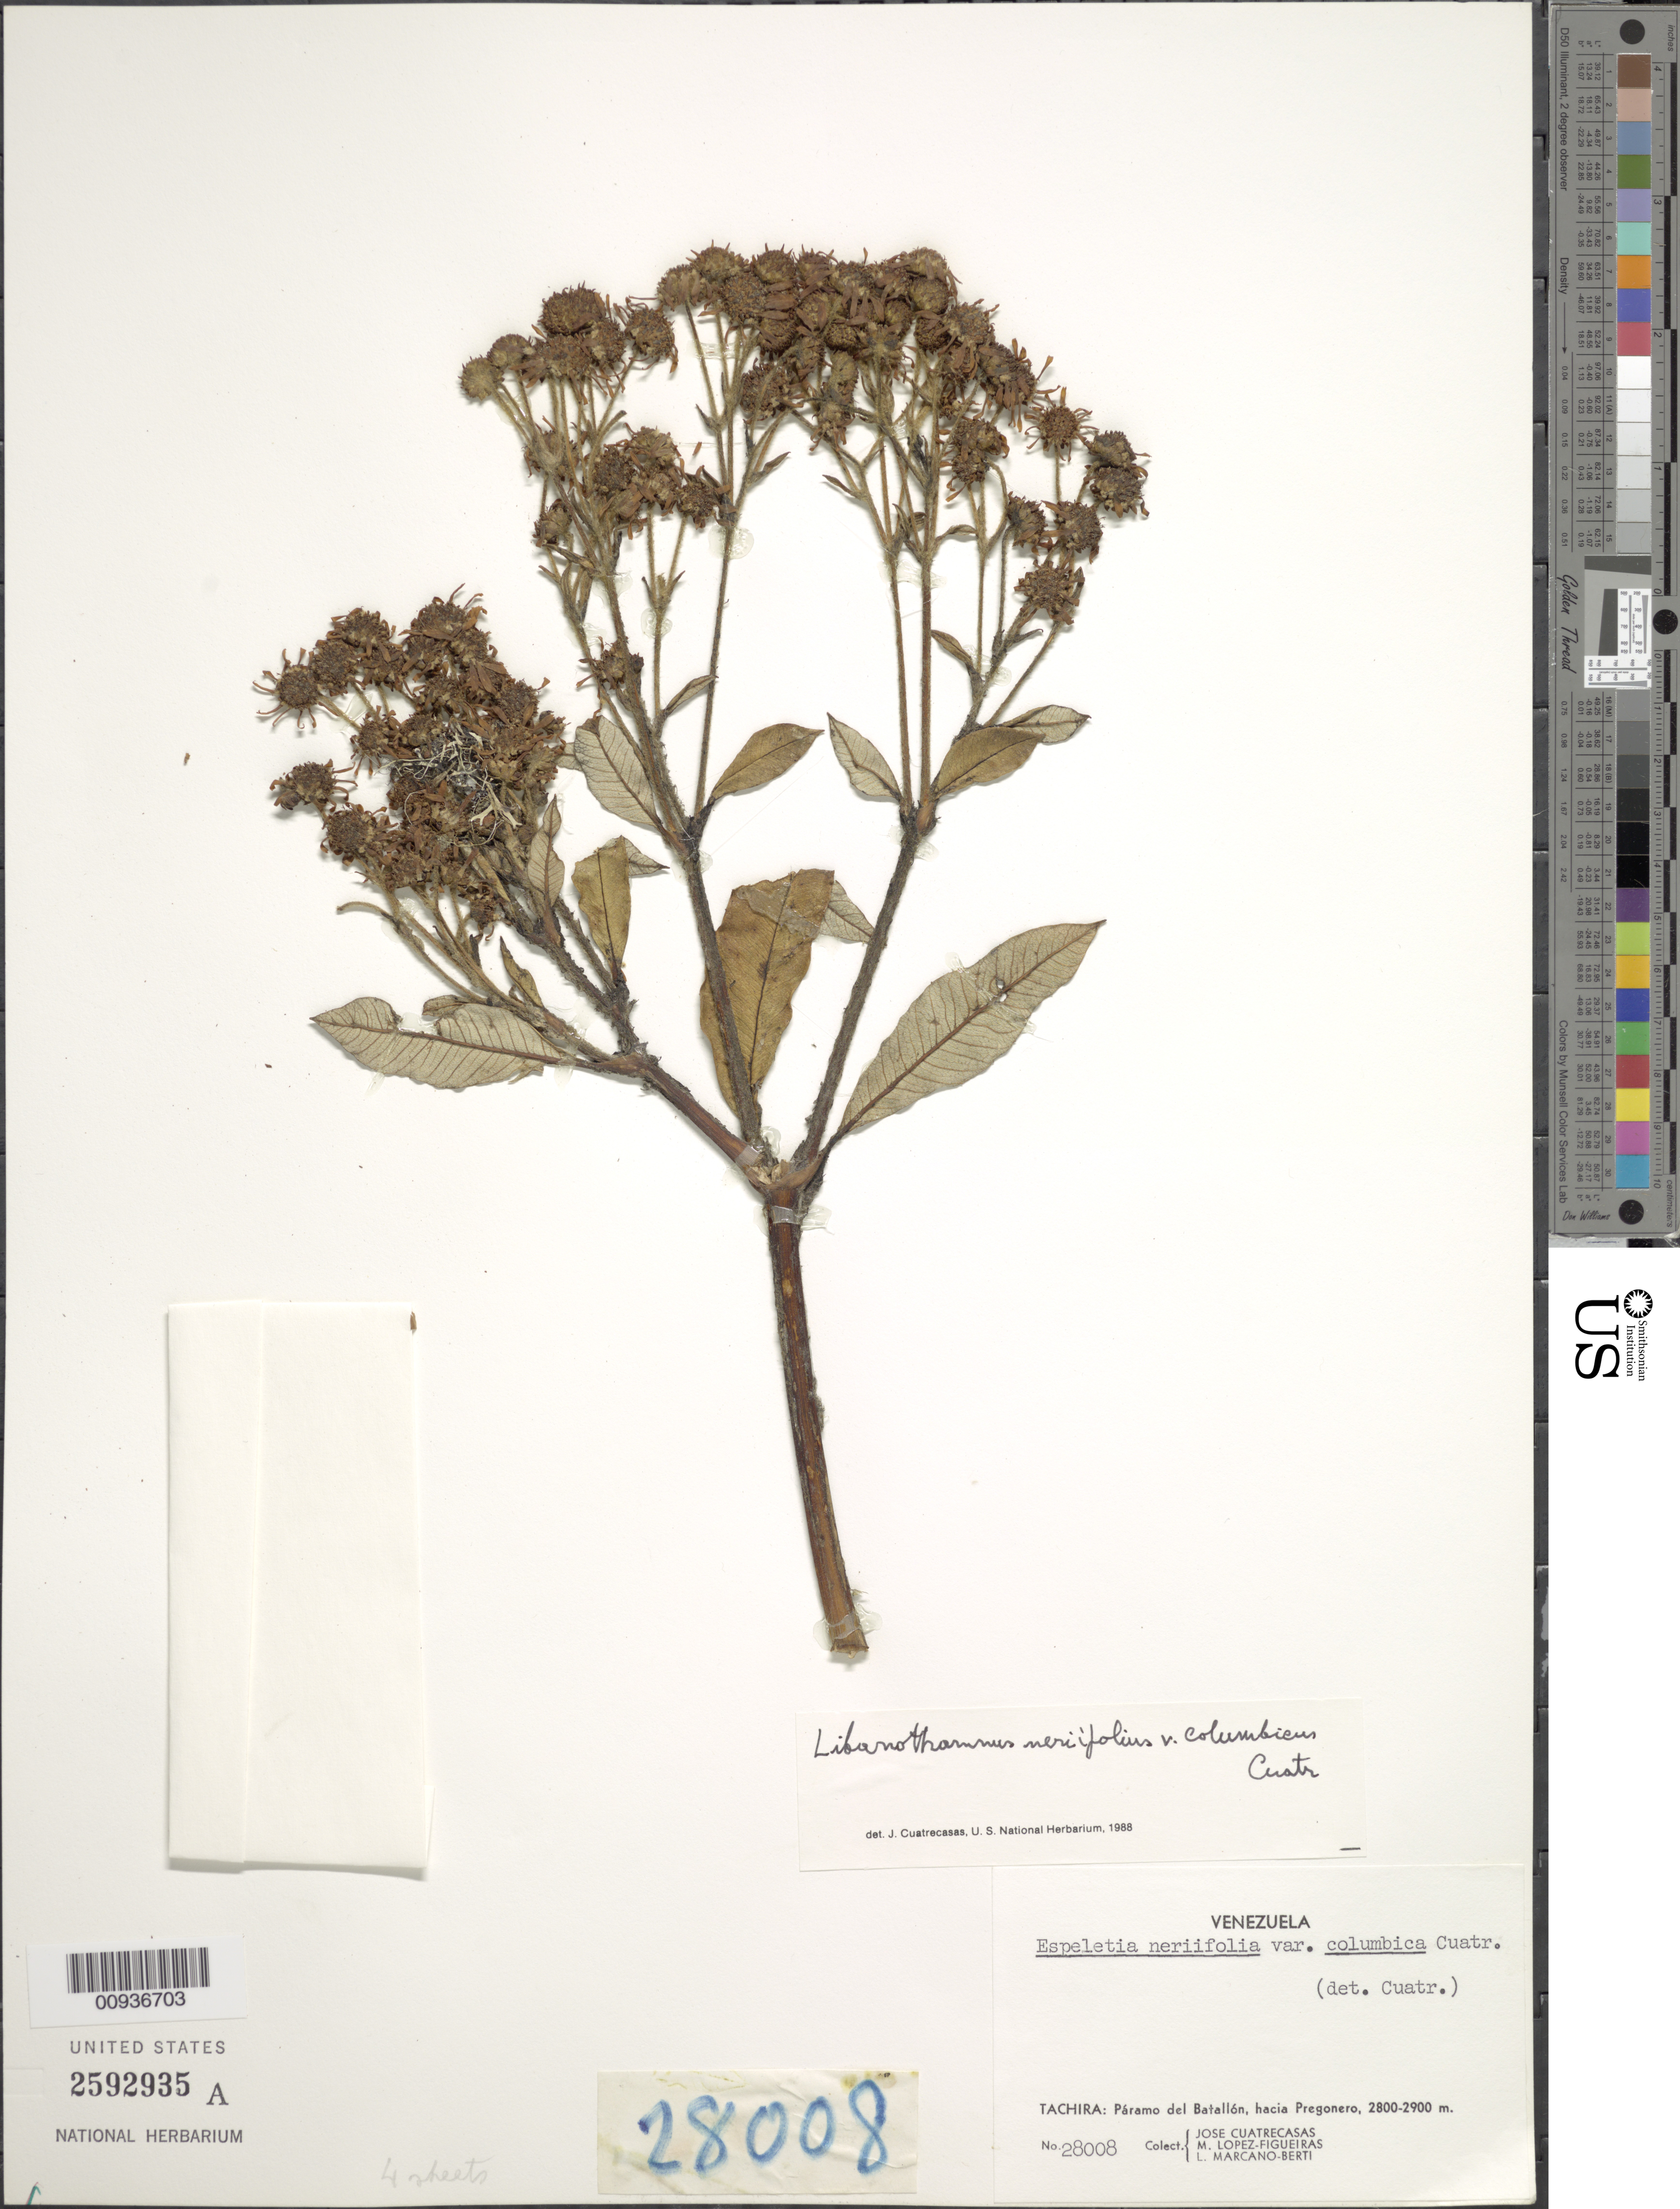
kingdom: Plantae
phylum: Tracheophyta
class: Magnoliopsida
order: Asterales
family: Asteraceae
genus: Libanothamnus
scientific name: Libanothamnus neriifolius var. columbicus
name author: (Cuatrec.) Cuatrec.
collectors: J. Cuatrecasas, M. López Figueiras & L. Marcano-Berti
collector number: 28008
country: Venezuela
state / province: Tachira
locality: Paramo del Batallon, hacia Pregonero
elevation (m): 2800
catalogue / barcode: US 2592935A